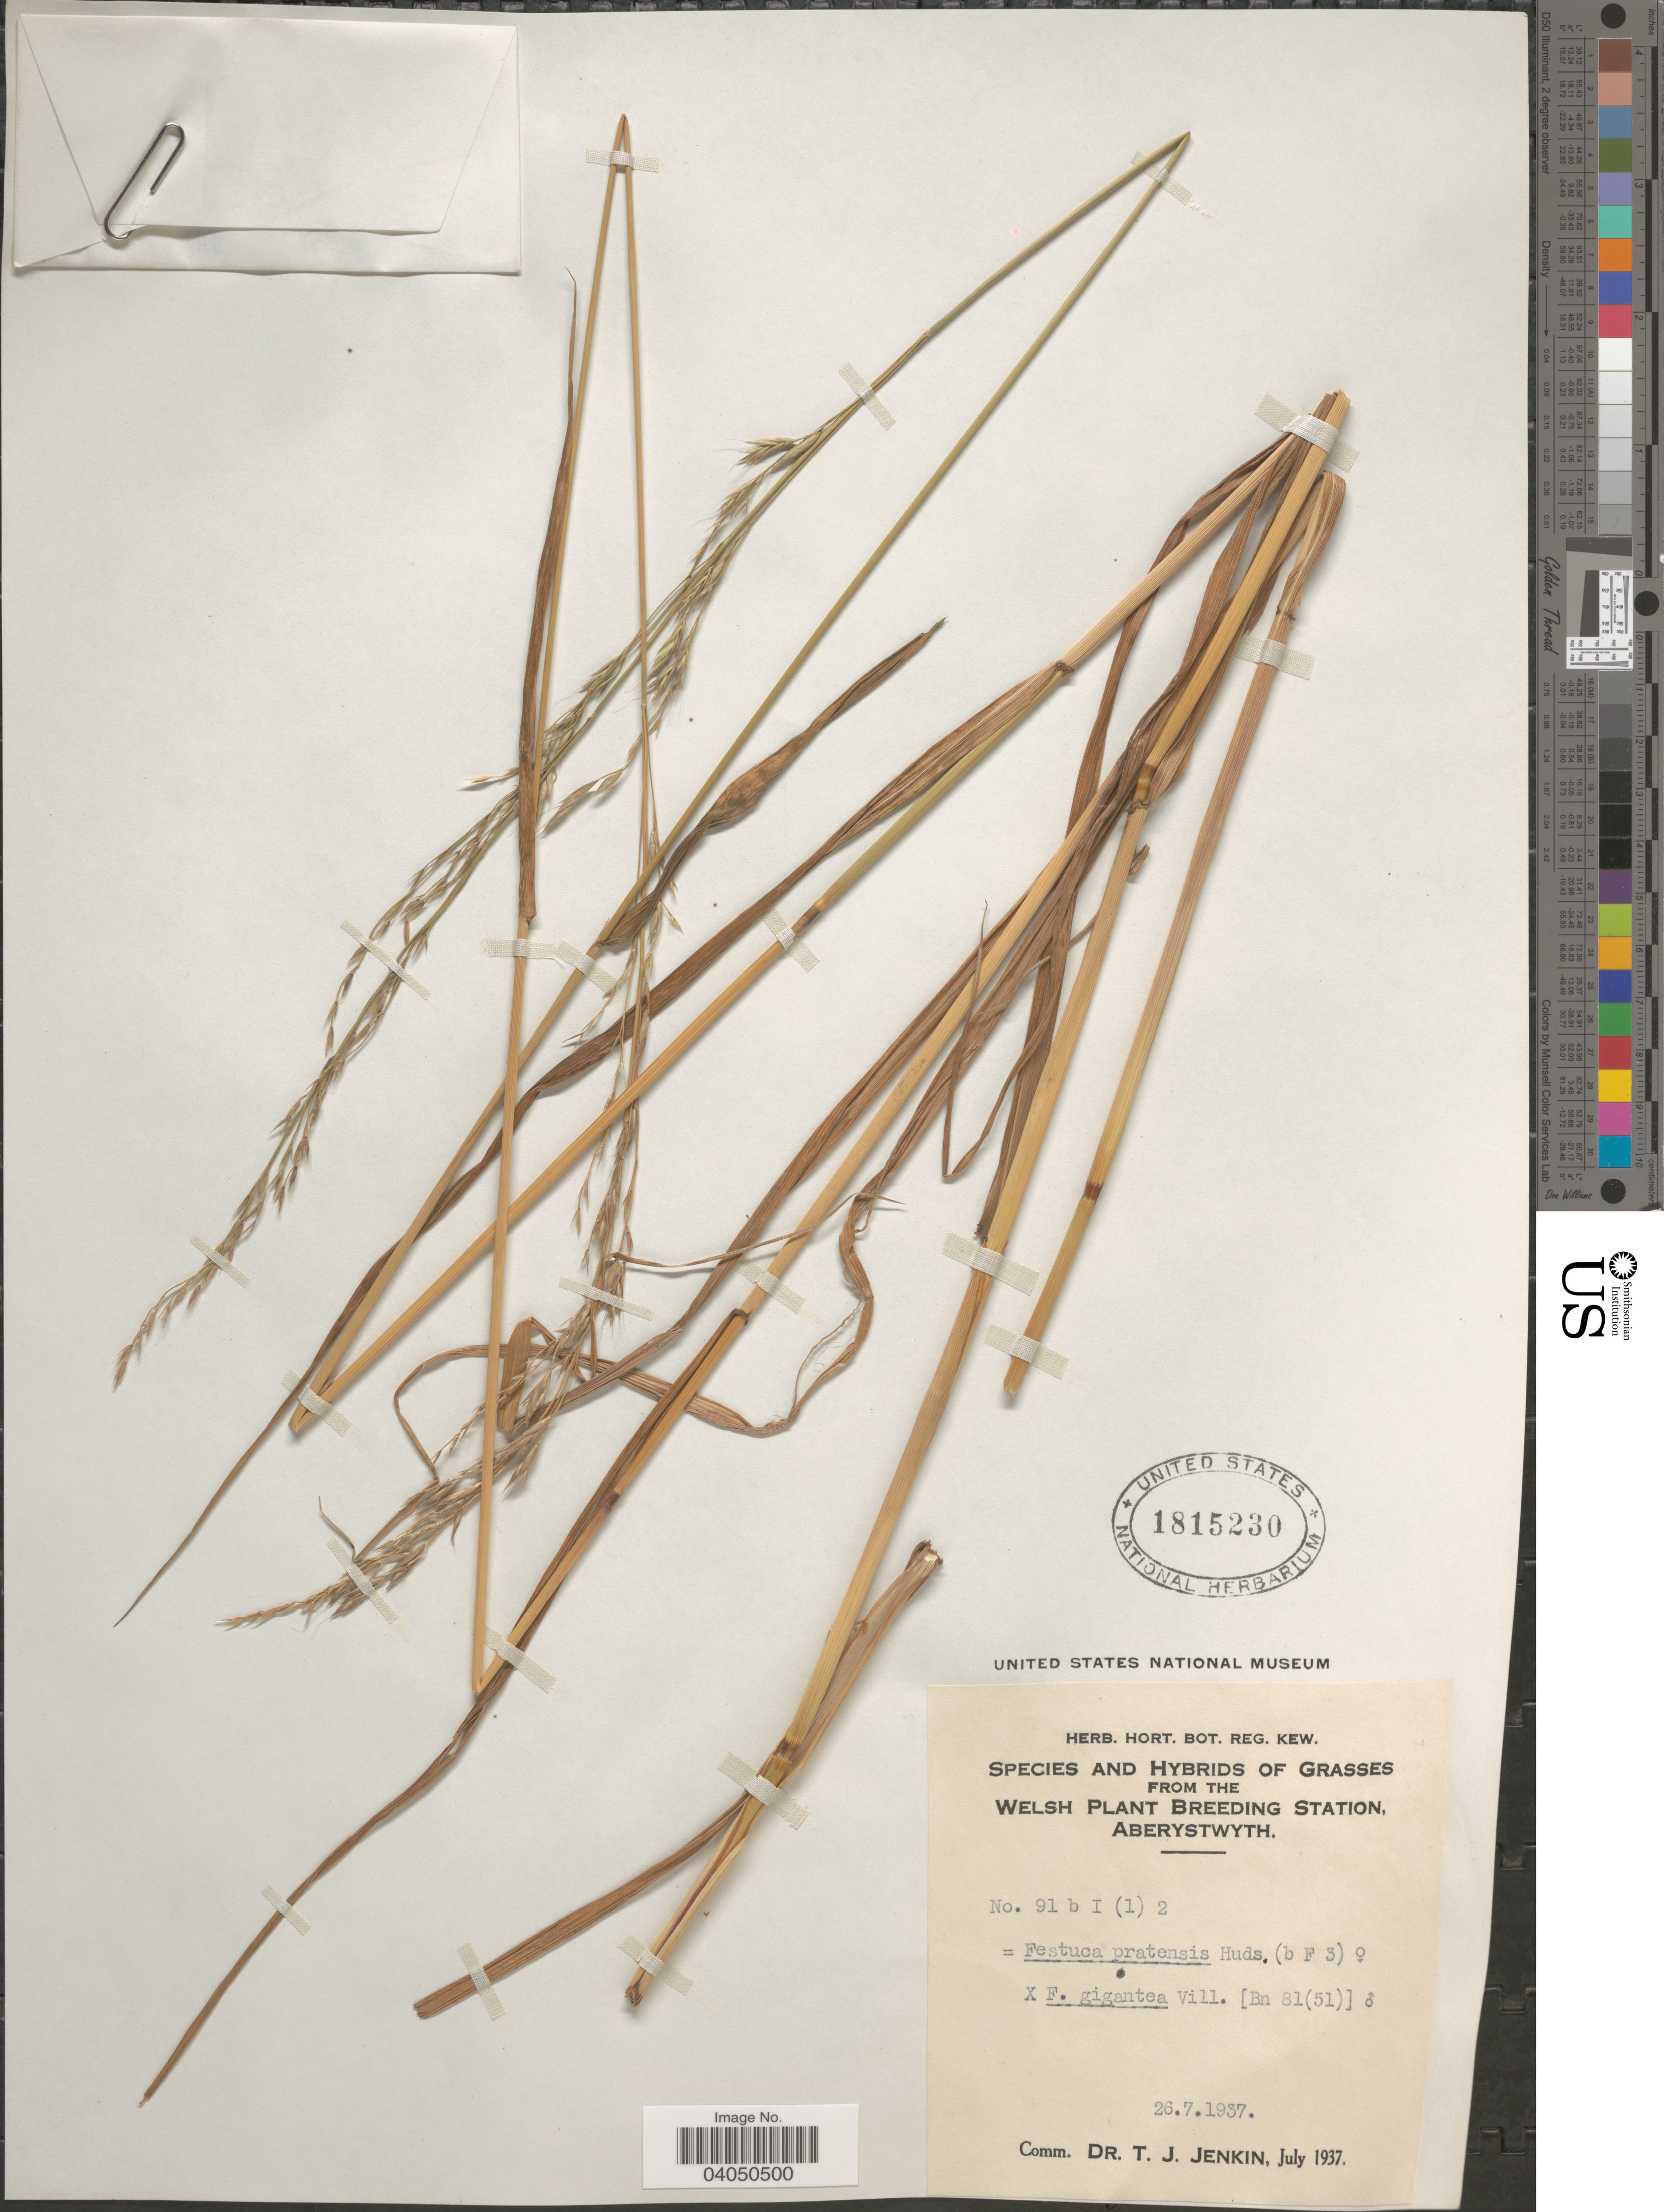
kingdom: Plantae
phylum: Tracheophyta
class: Liliopsida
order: Poales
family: Poaceae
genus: Festuca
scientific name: Festuca sp.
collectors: Ex herb. Hort. Bot. Reg. Kew.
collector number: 91 b I (1) 2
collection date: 1937-07-26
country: United Kingdom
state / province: Wales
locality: Welsh Plant Breeding Station, Aberystwyth.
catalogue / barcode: US 1815230